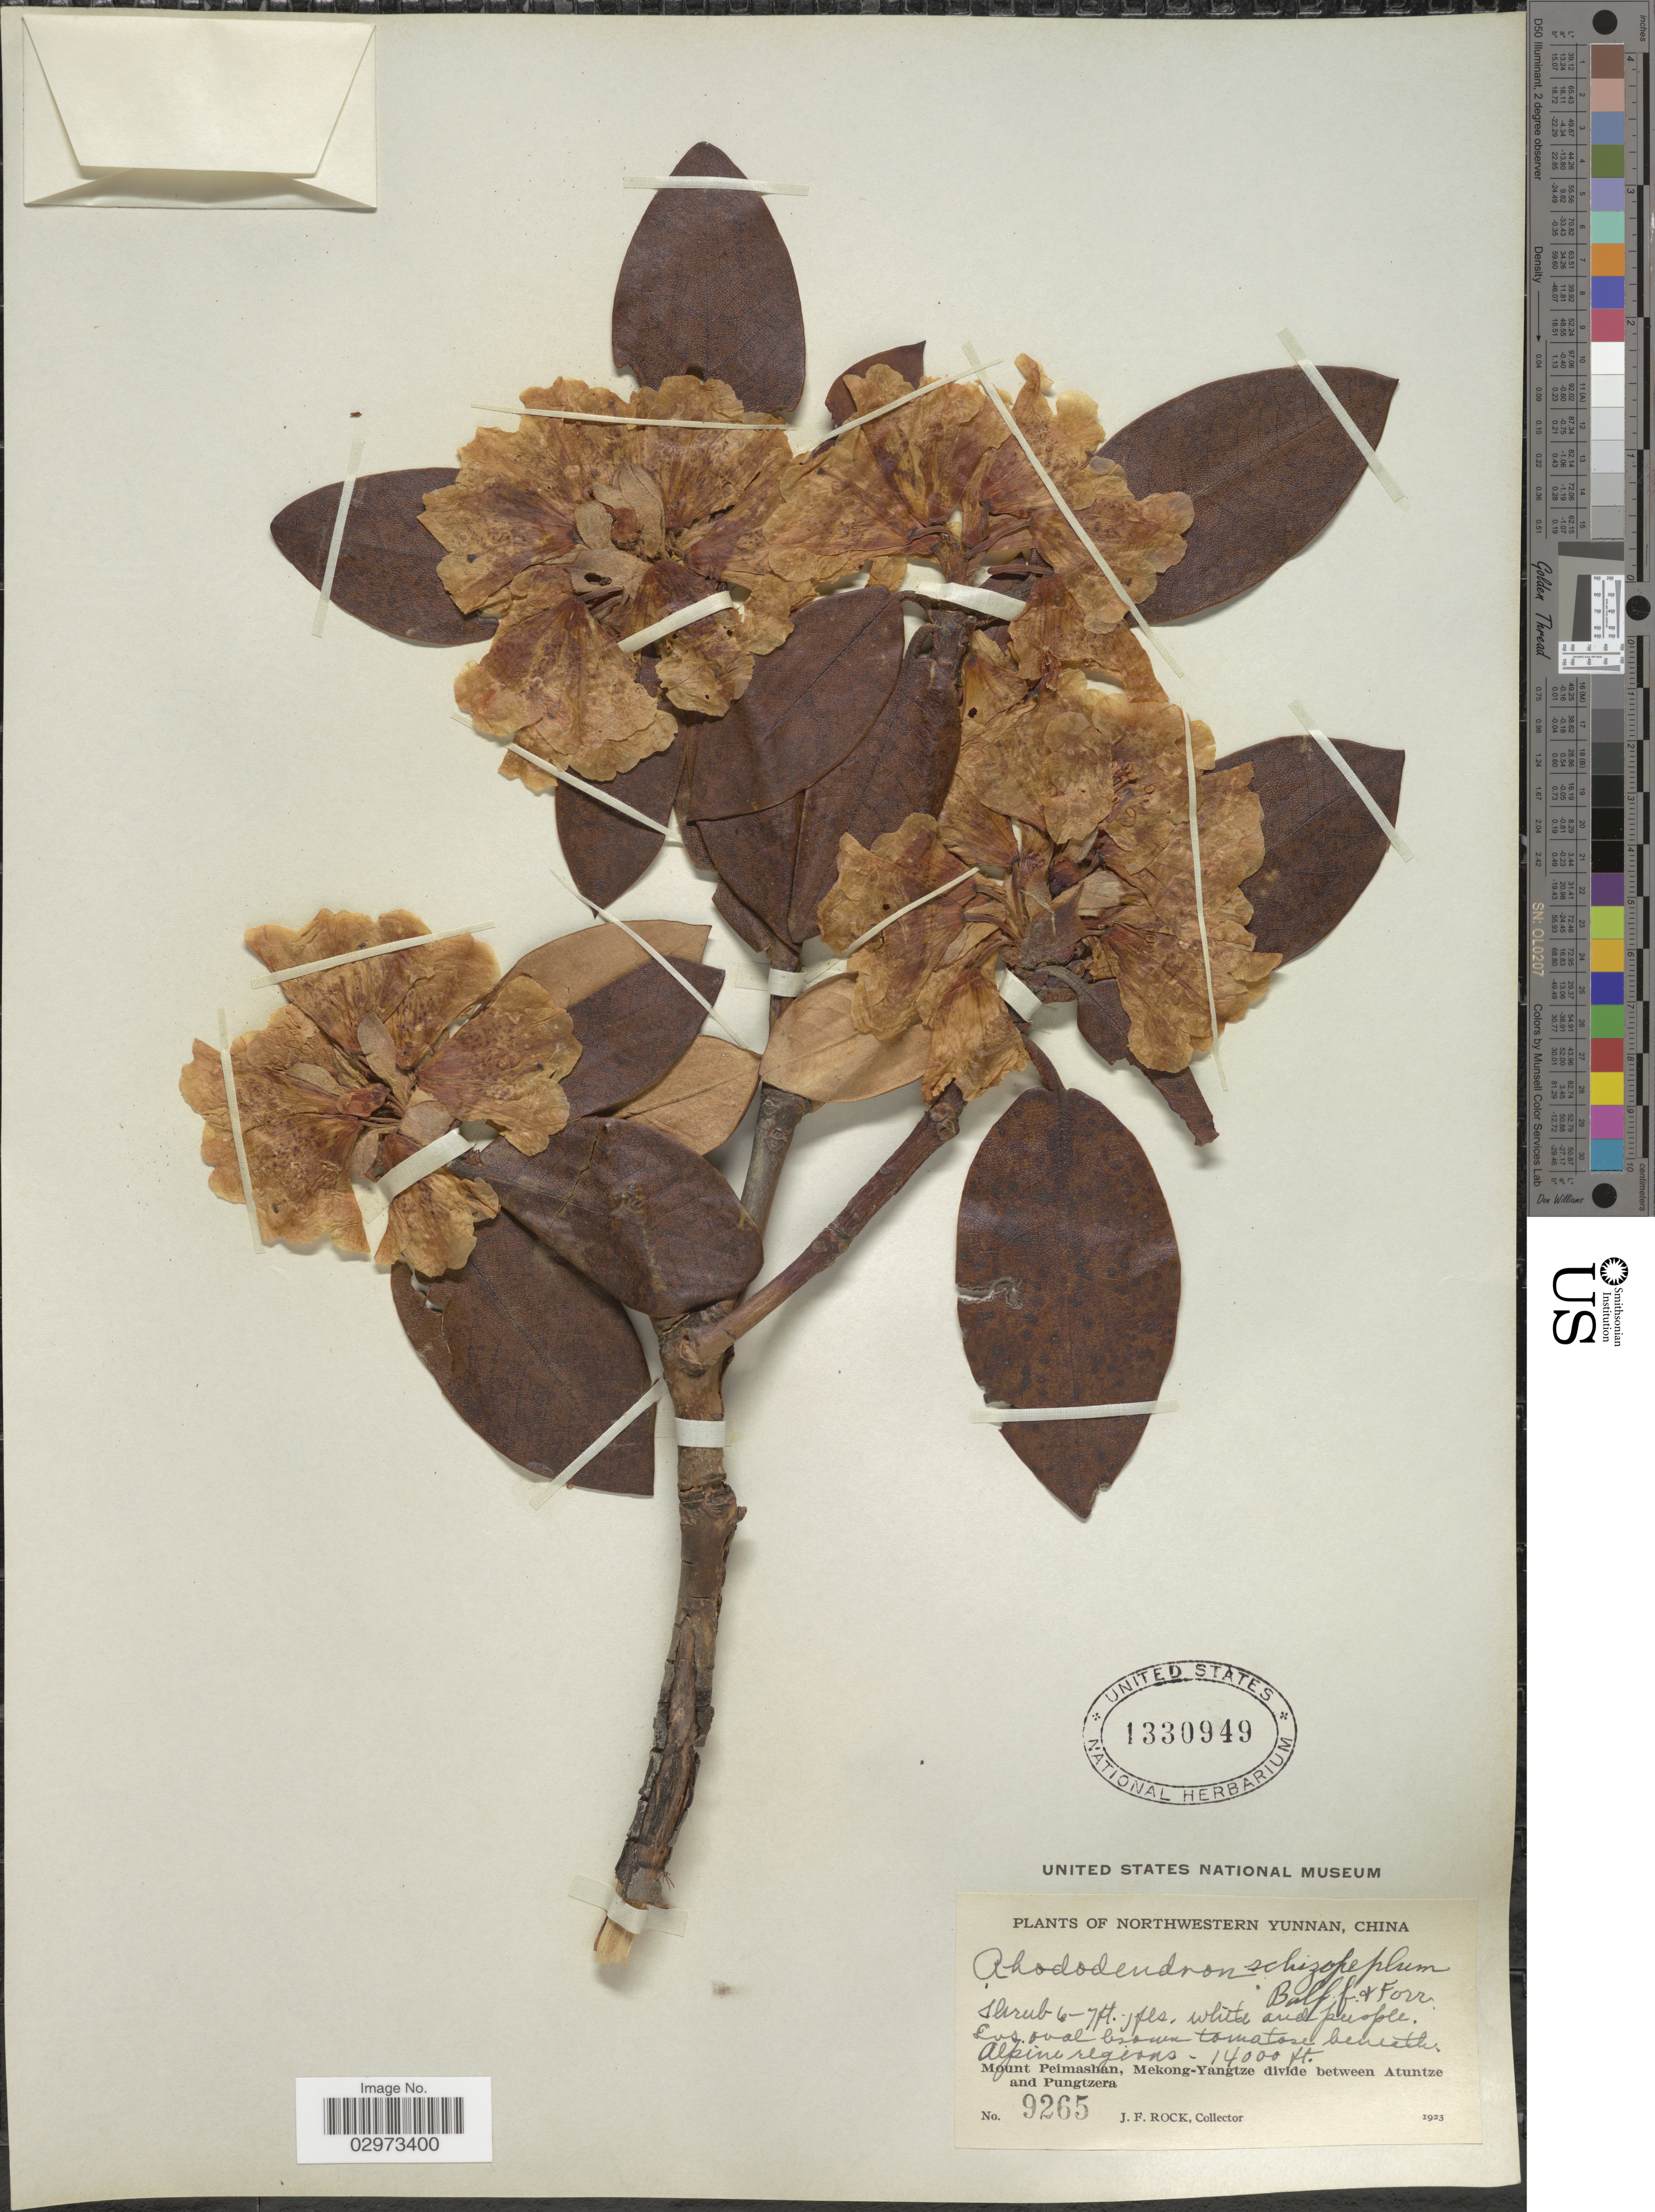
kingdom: Plantae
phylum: Tracheophyta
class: Magnoliopsida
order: Ericales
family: Ericaceae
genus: Rhododendron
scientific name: Rhododendron schizopeplum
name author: Balf. f. & Forrest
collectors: J. Rock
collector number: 9265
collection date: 1923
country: China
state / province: Yunnan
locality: Northwestern Yunnan. Alpine regions. Mount Peimashan, Mekong-Yangtze divide between Atuntze and Pungtzera.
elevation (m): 4267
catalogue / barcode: US 1330949